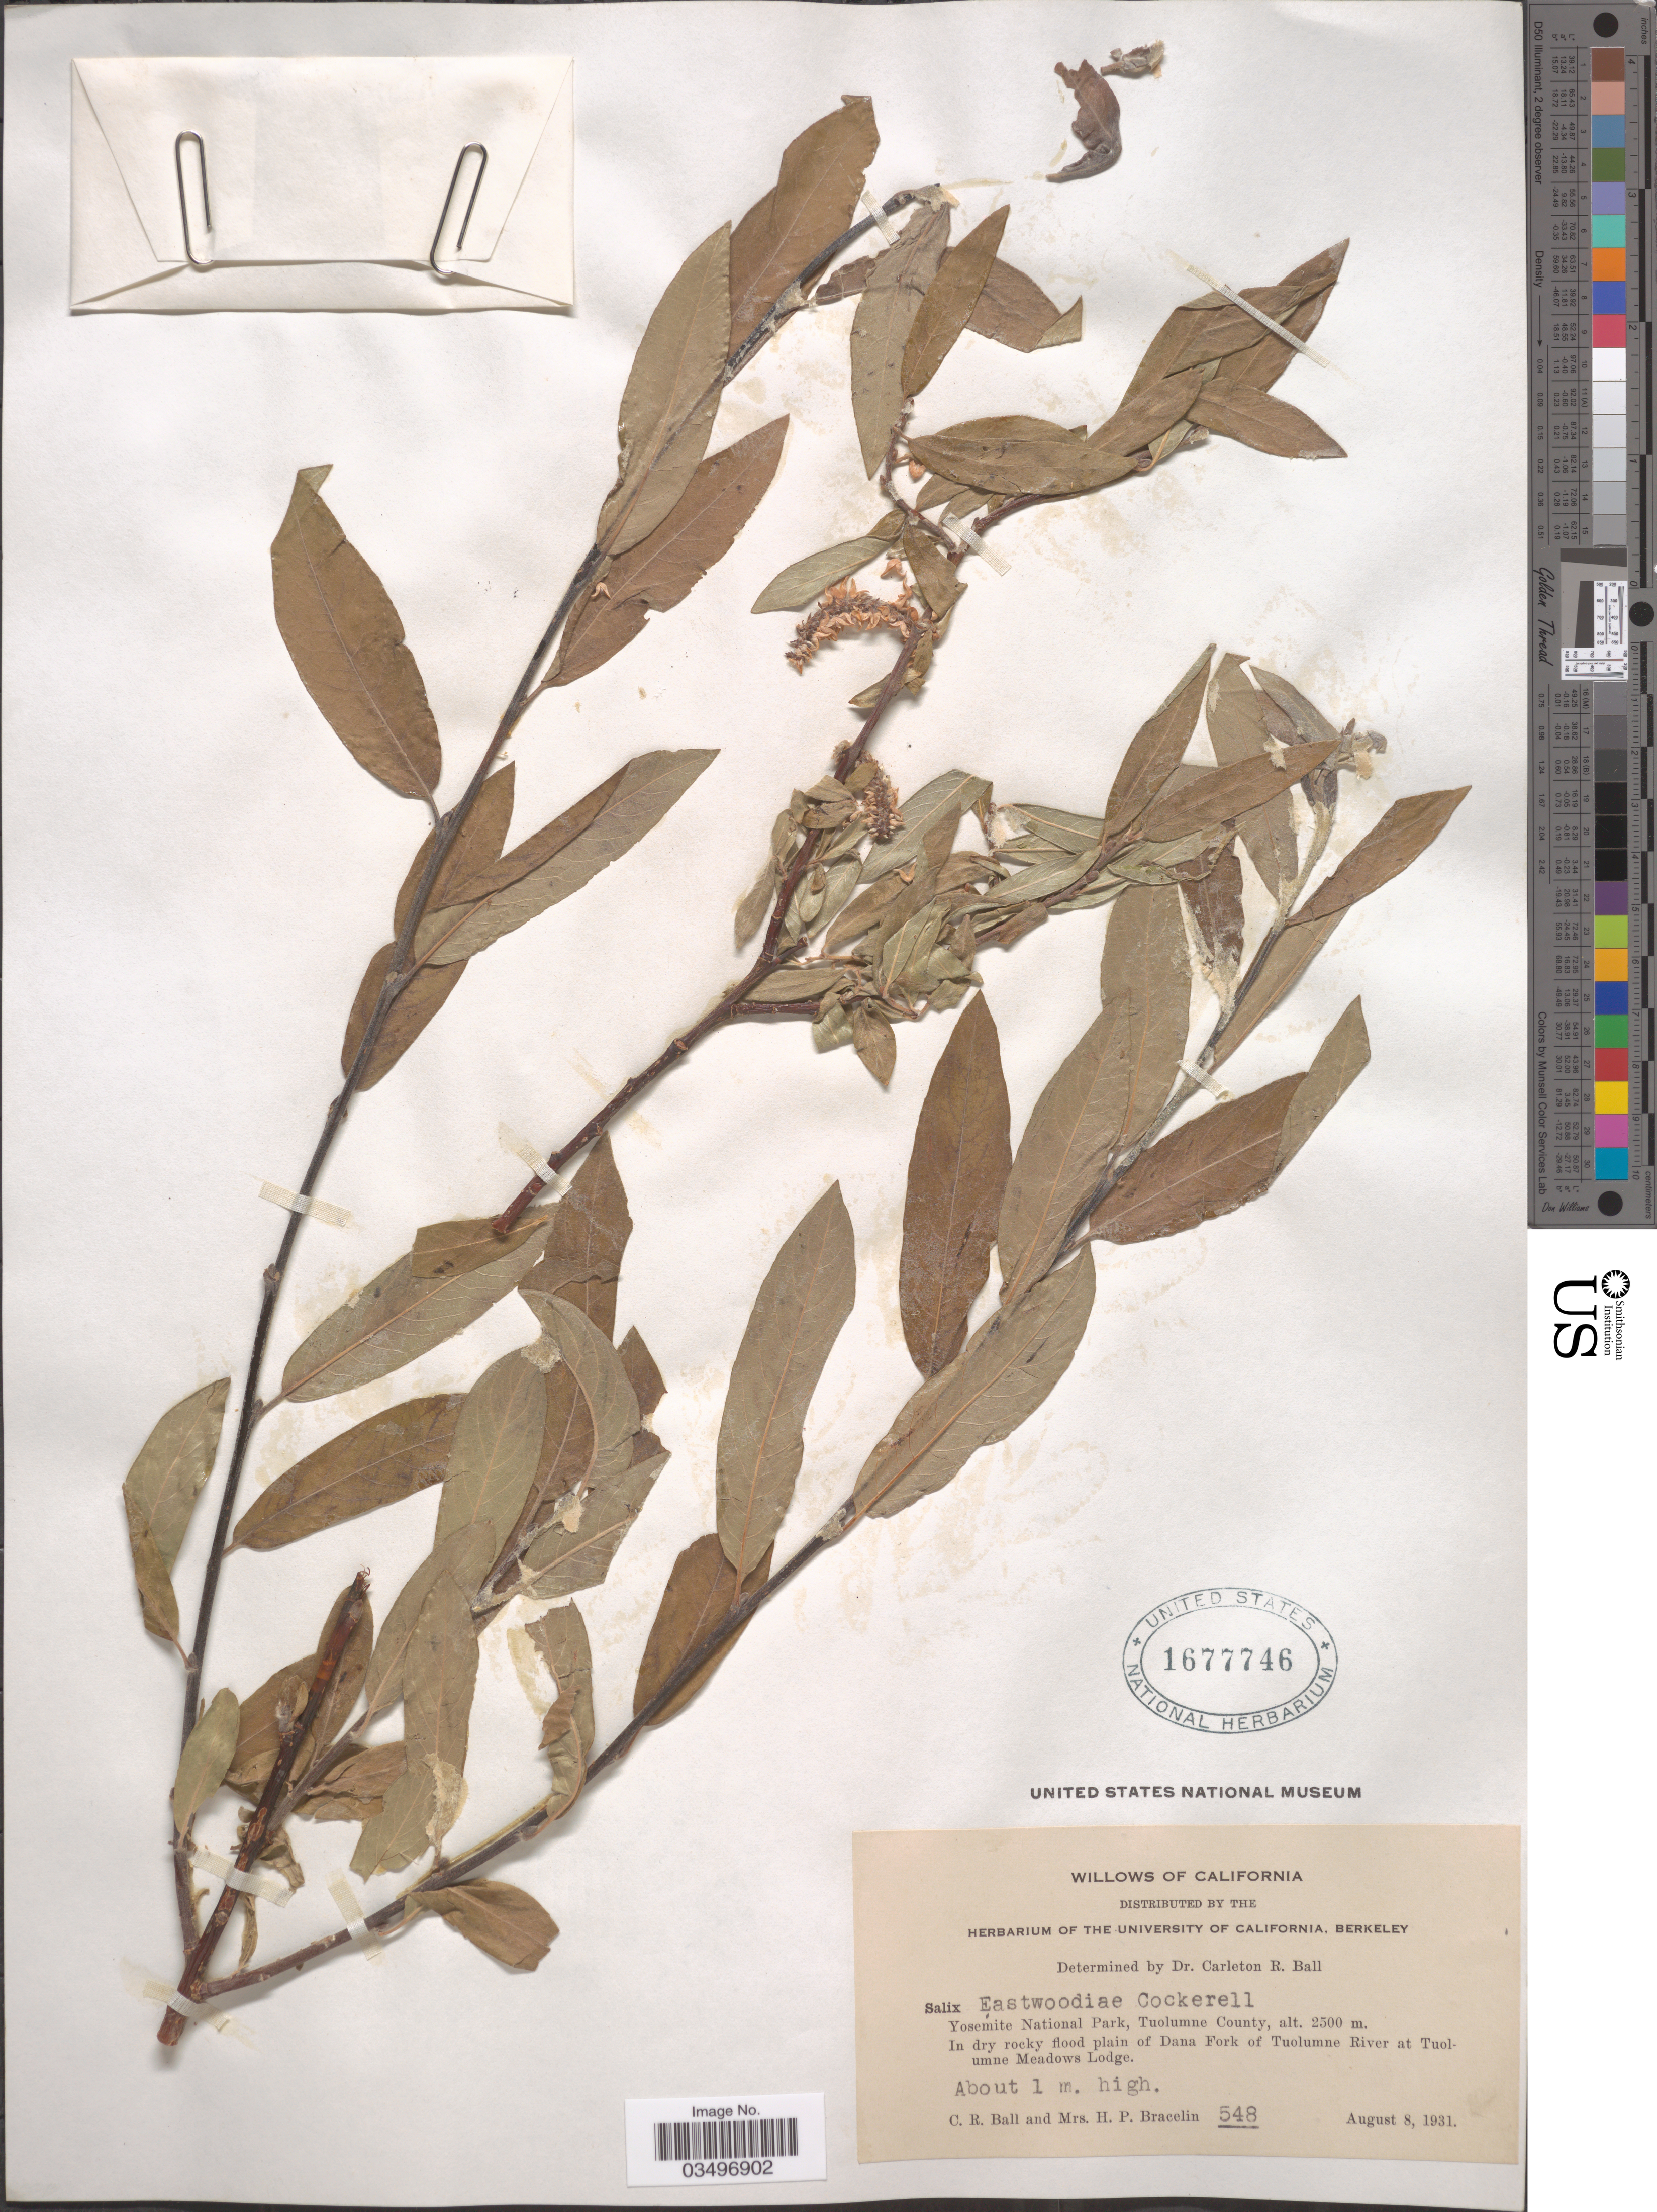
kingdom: Plantae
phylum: Tracheophyta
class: Magnoliopsida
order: Malpighiales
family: Salicaceae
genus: Salix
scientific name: Salix eastwoodiae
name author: Cockerell ex A. Heller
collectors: C. R. Ball & H. Bracelin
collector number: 548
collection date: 1931-08-08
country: United States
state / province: California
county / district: Tuolumne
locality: Yosemite National Park, Tuolumne County. In dry rocky flood plain of Dana Fork of Tuolumne River at Tuolumne Meadows Lodge.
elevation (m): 2500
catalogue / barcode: US 1677746